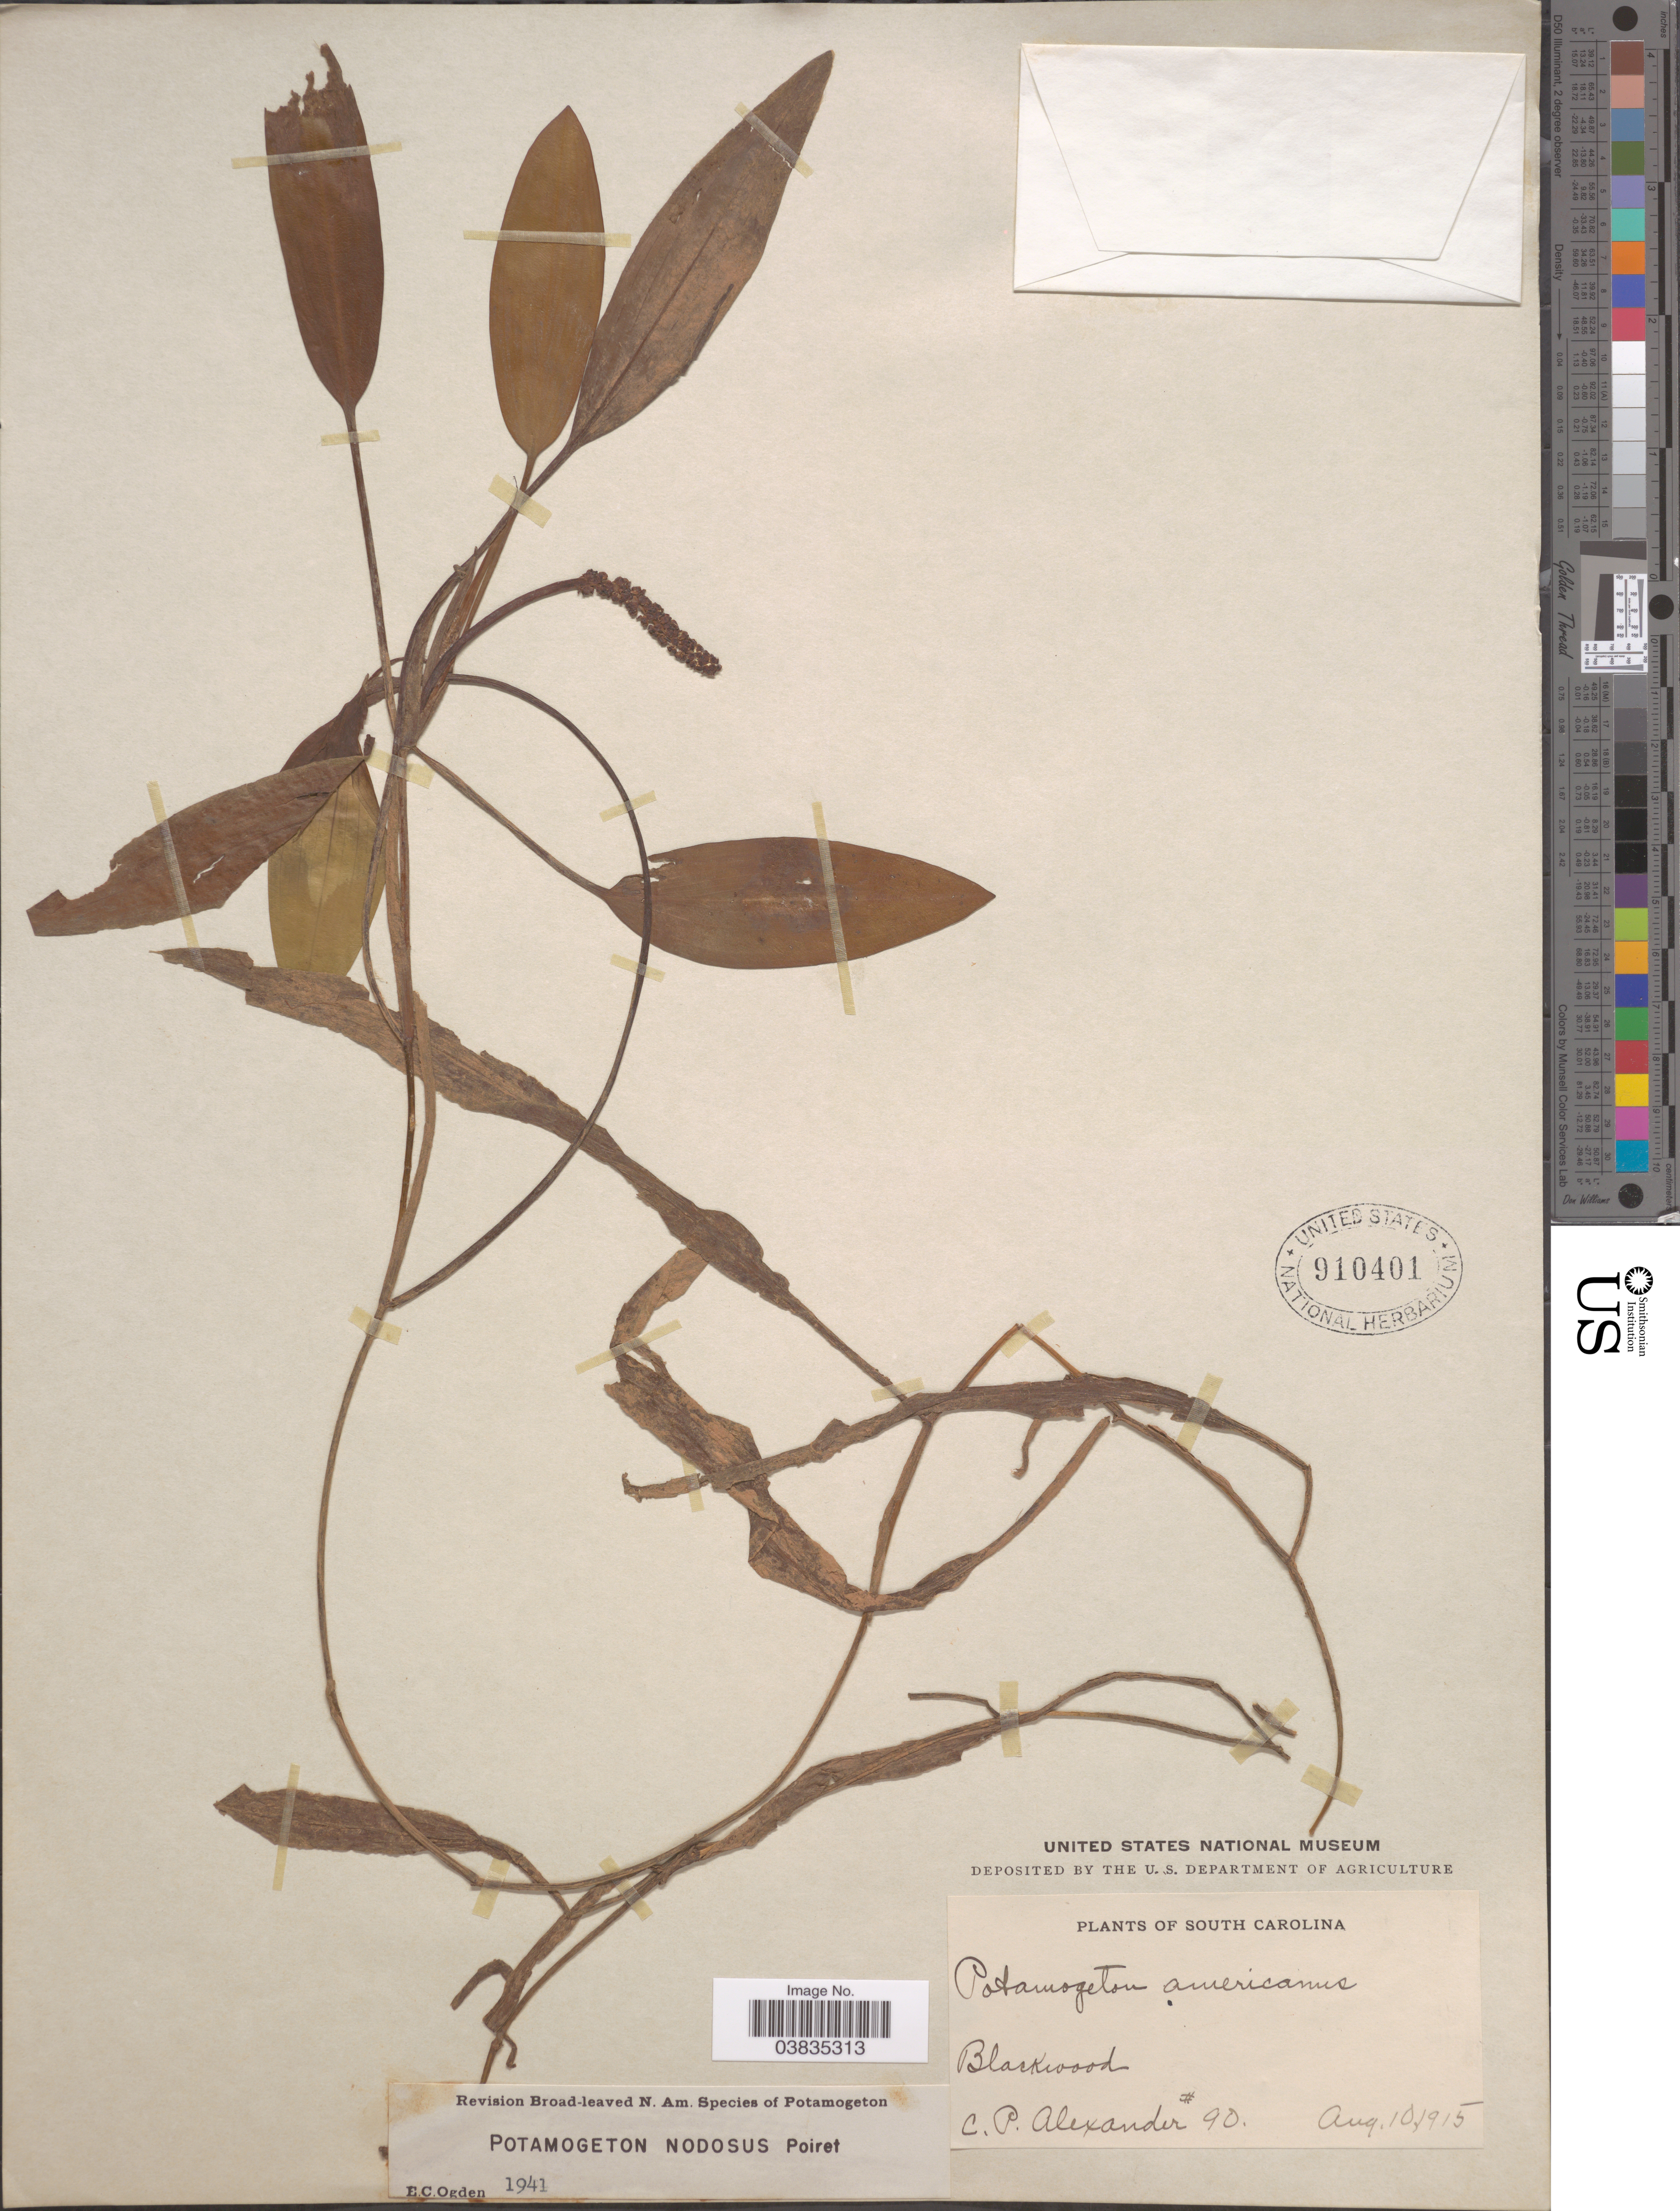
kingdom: Plantae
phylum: Tracheophyta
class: Liliopsida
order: Alismatales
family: Potamogetonaceae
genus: Potamogeton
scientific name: Potamogeton nodosus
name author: Poir.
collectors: C. P. Alexander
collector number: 90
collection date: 1915-08-10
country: United States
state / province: South Carolina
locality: Blackwood.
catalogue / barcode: US 910401